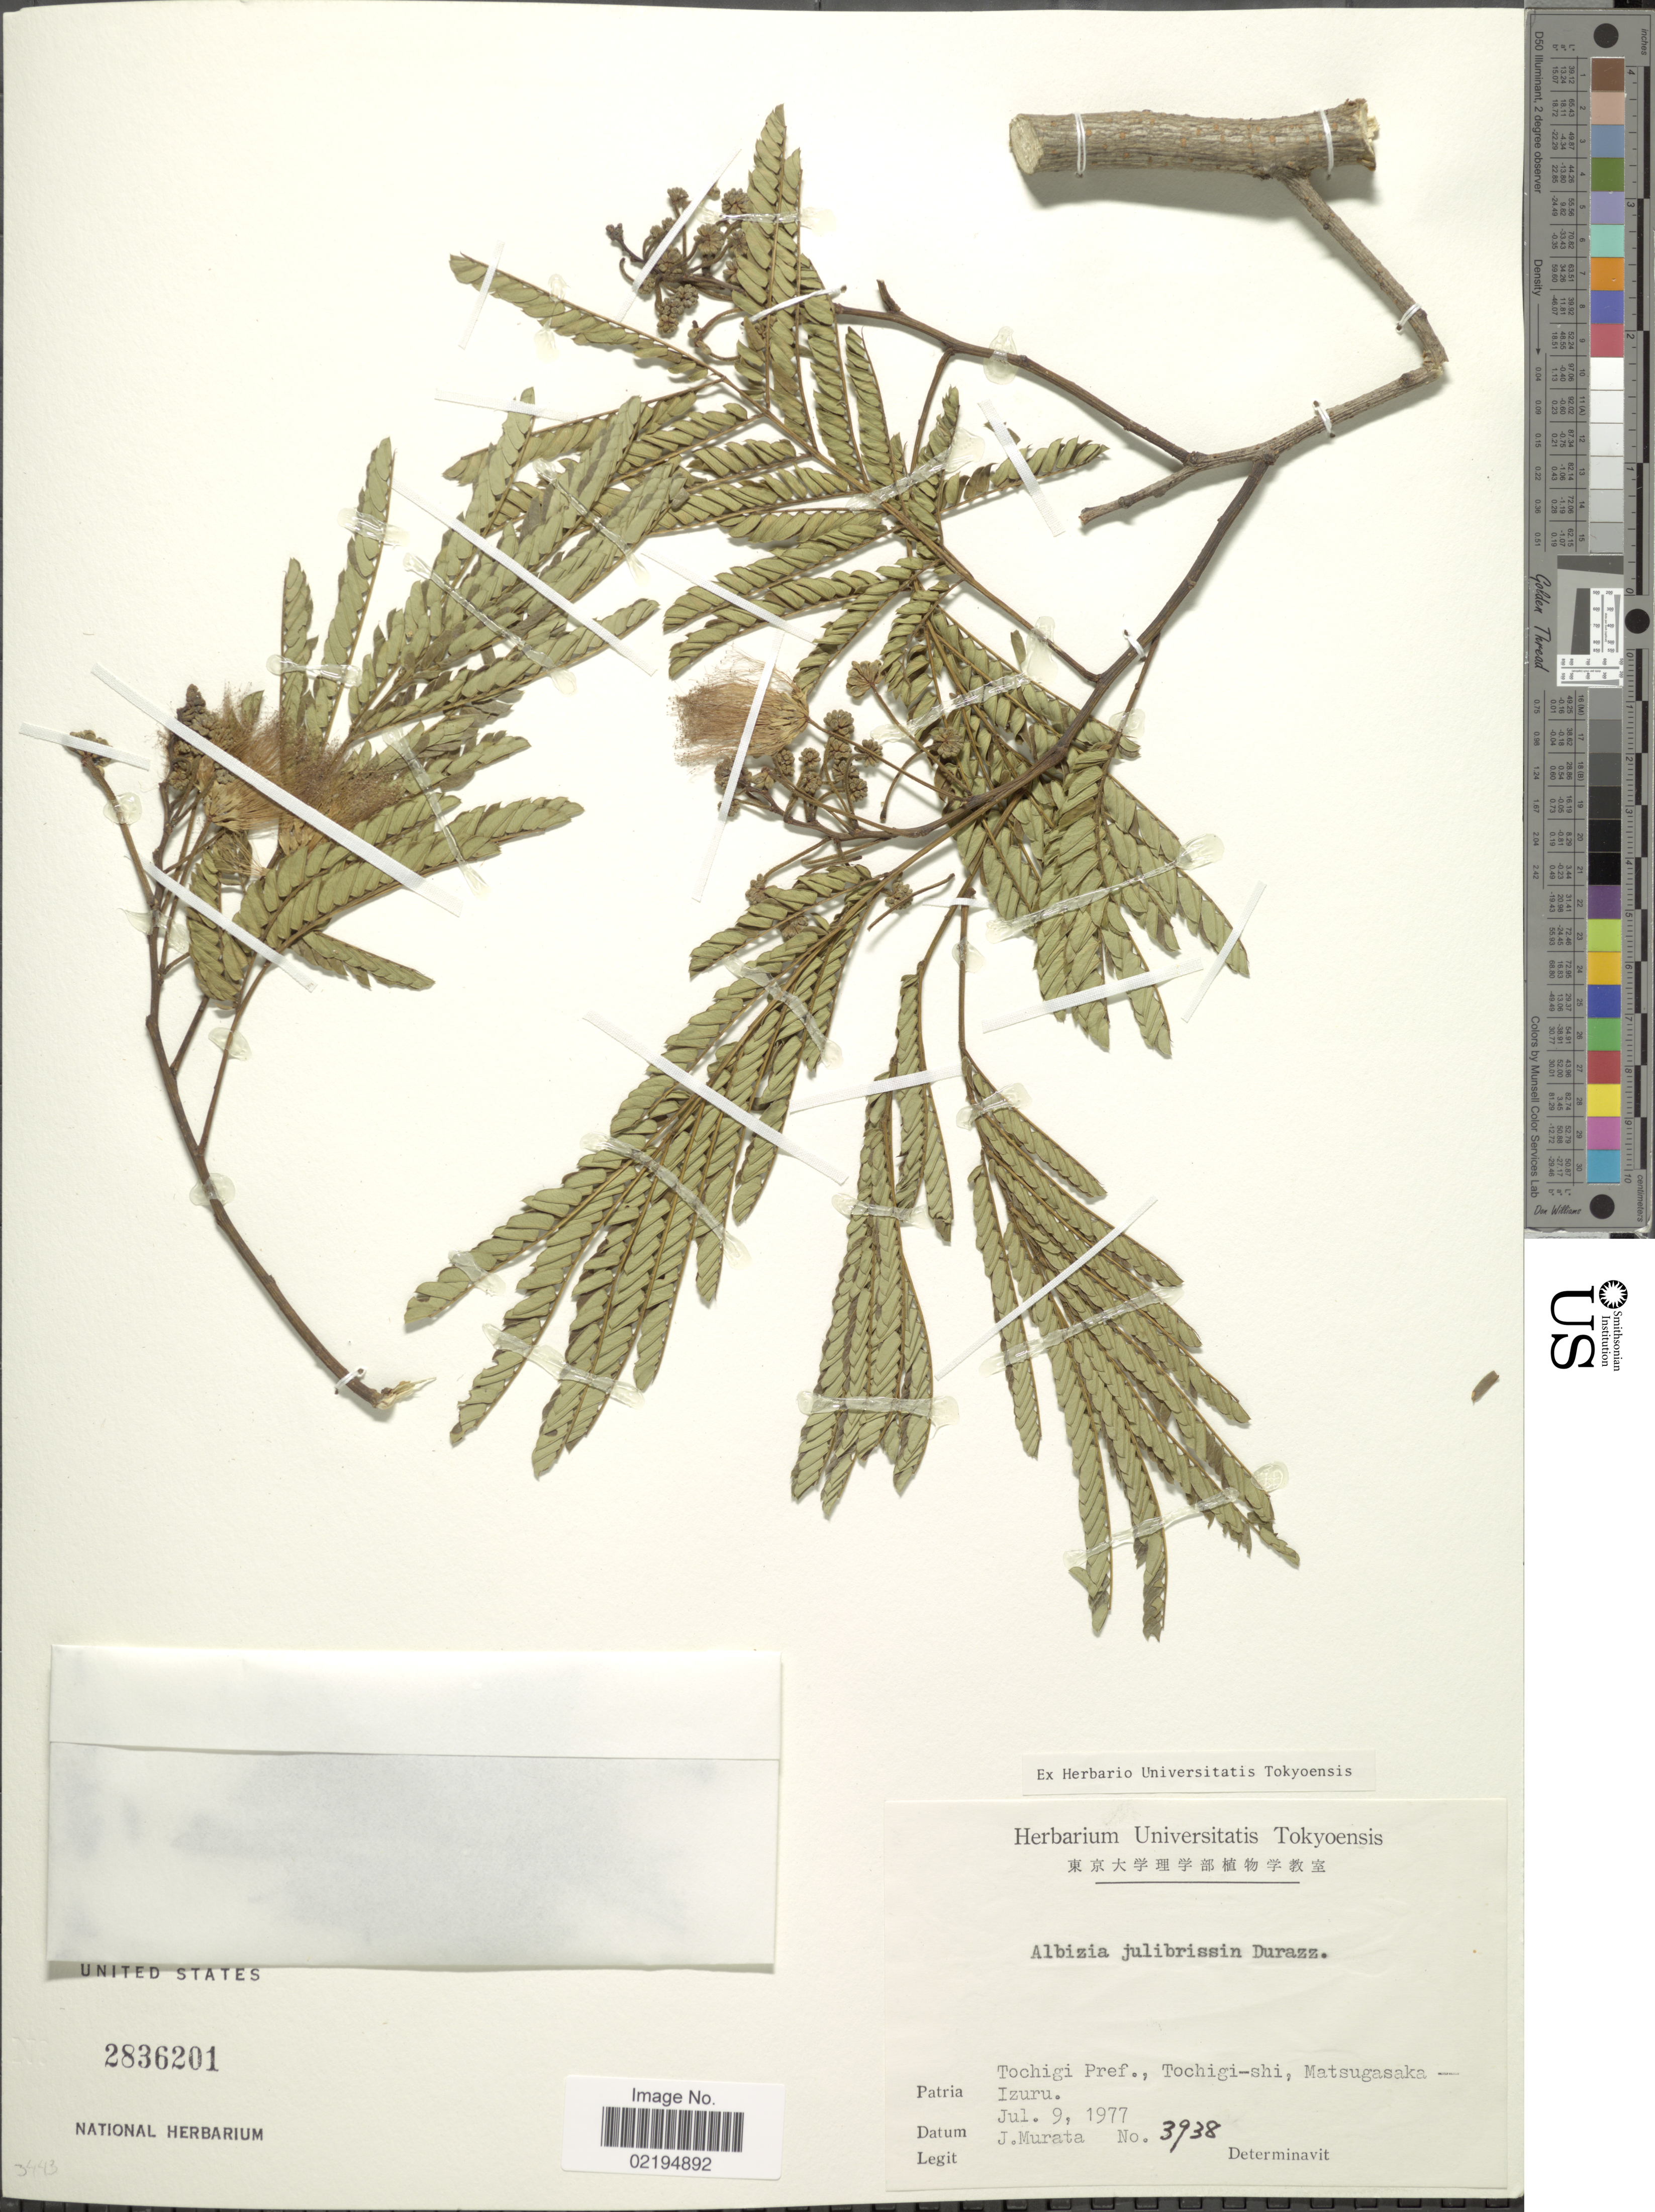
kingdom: Plantae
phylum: Tracheophyta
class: Magnoliopsida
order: Fabales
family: Fabaceae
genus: Albizia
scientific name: Albizia julibrissin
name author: Durazz.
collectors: J. Murata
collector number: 3938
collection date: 1977-07-09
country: Japan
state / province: Totigi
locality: Tochigi Pref., Tochigi-shi, Matsugasaka Izuru.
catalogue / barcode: US 2836201